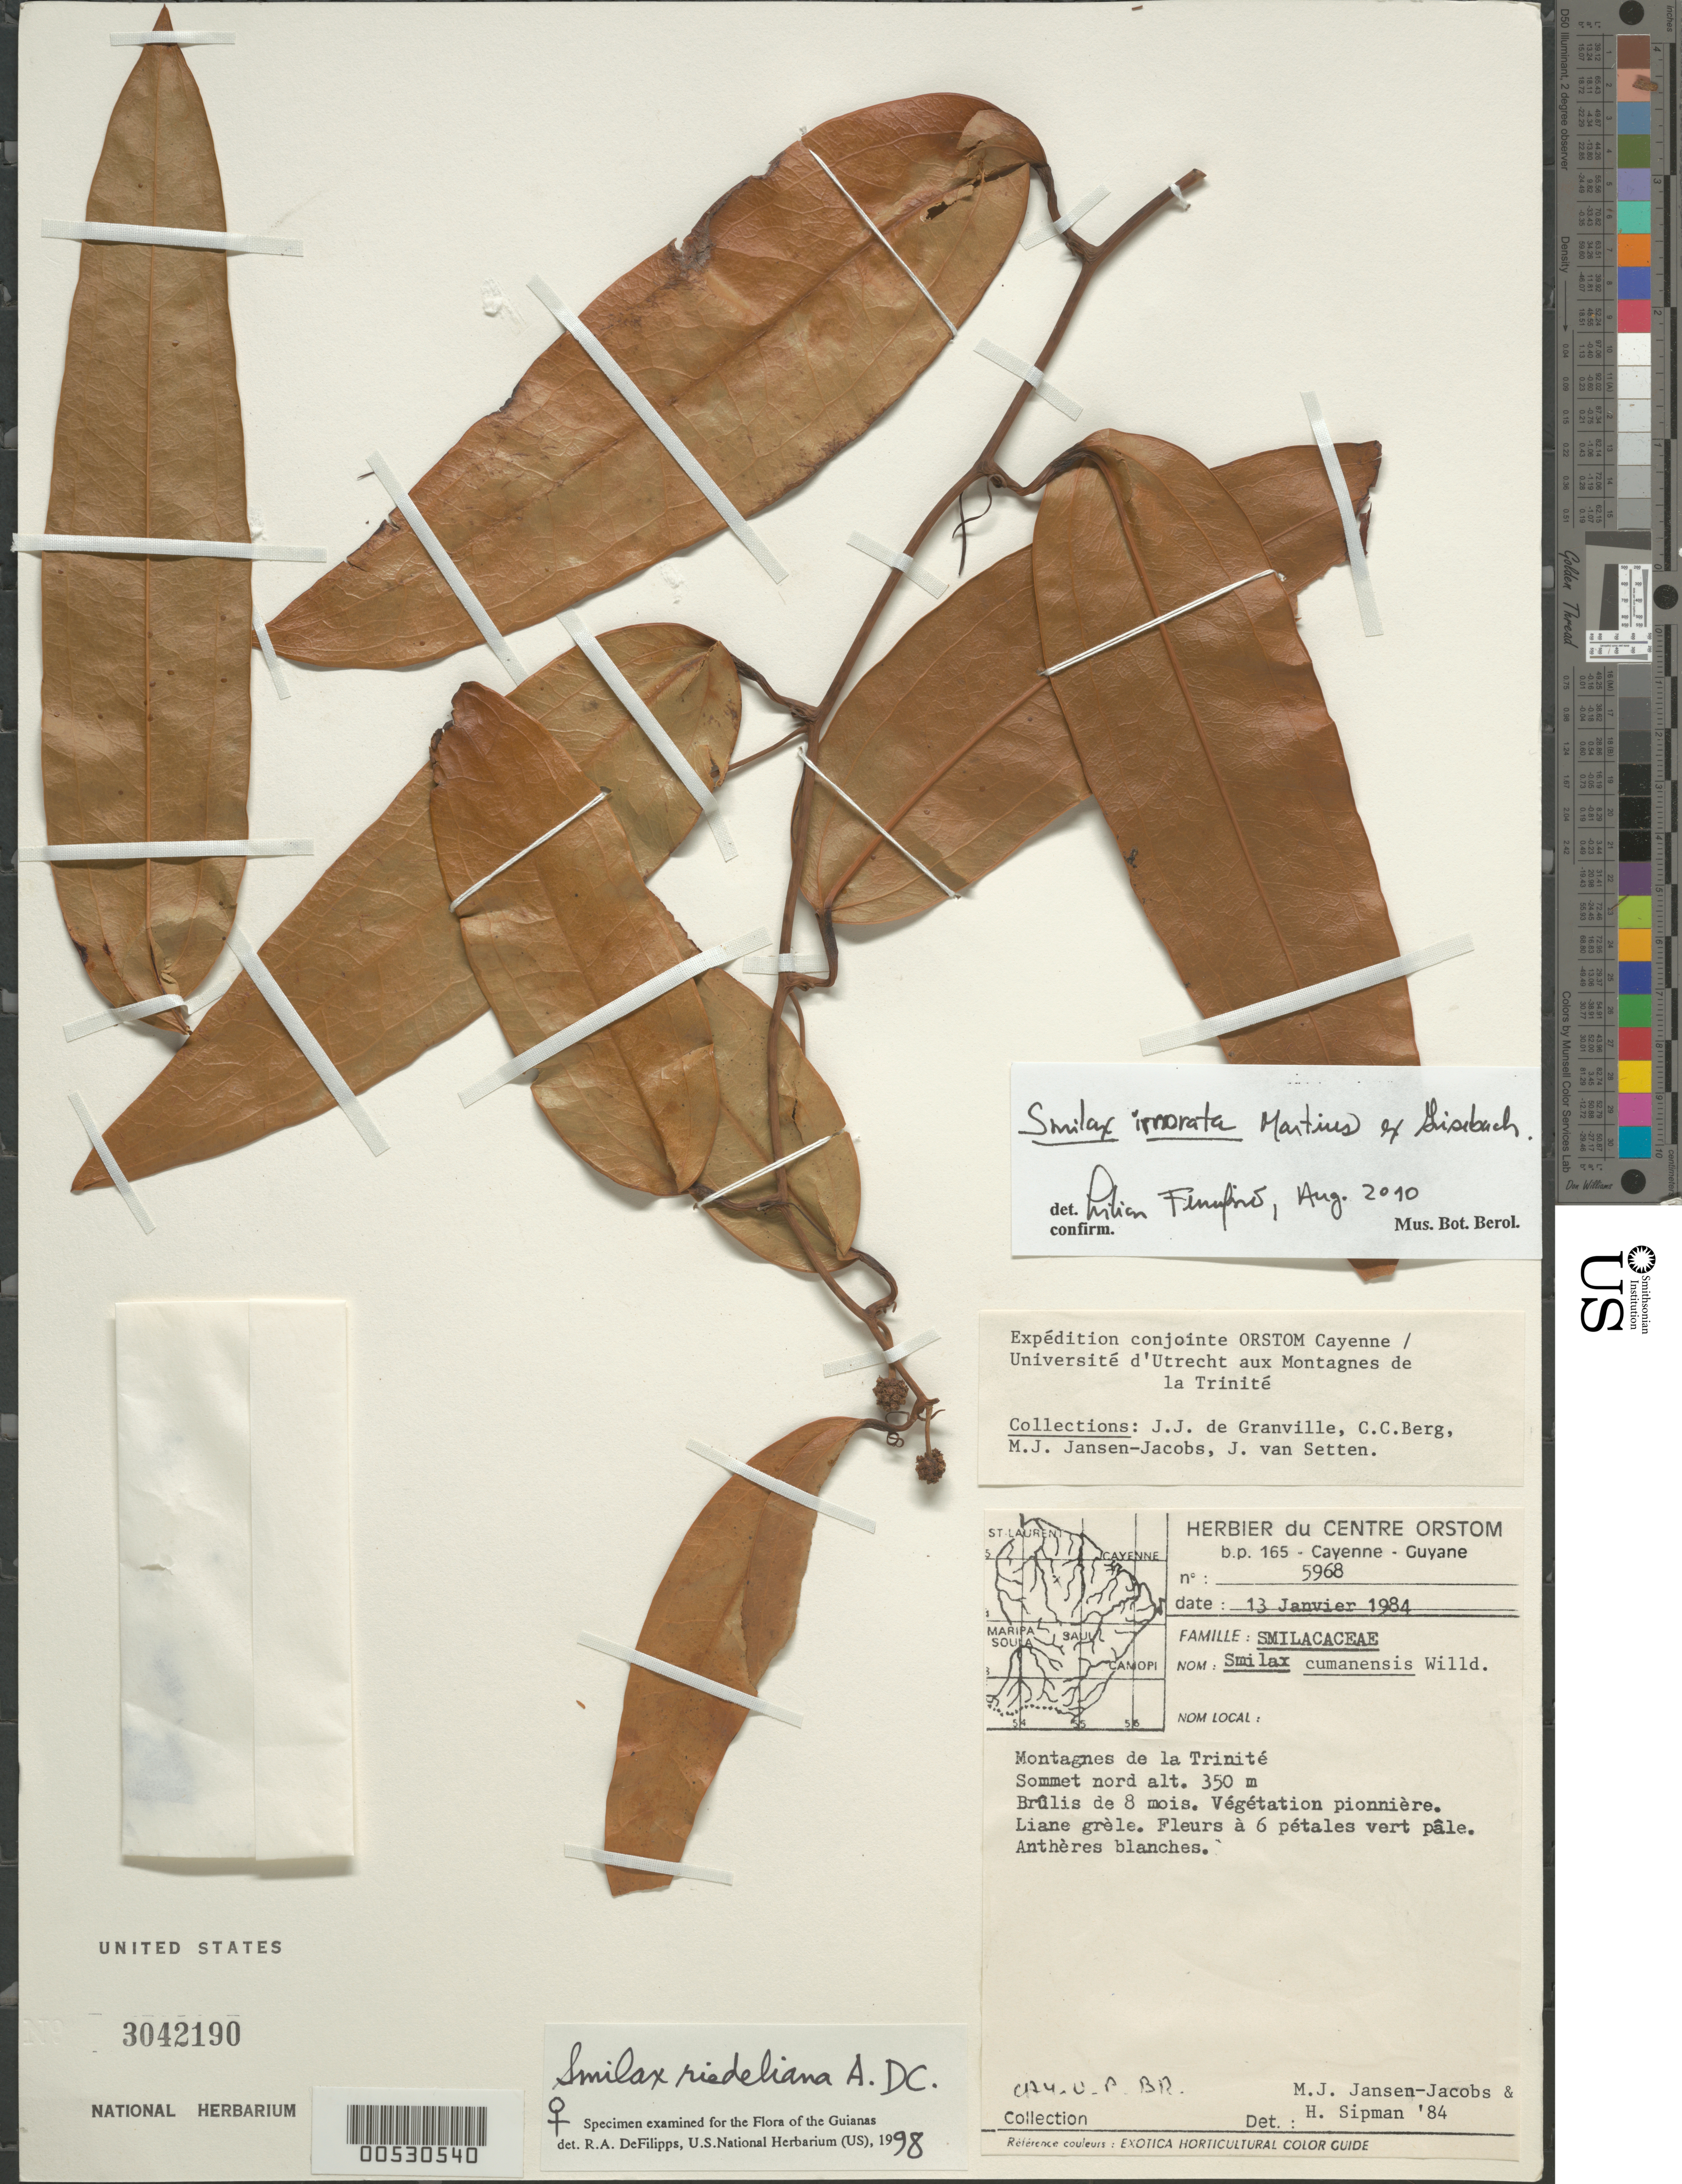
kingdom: Plantae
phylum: Tracheophyta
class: Liliopsida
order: Liliales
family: Smilacaceae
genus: Smilax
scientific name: Smilax irrorata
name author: Mart. ex Griseb.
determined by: Ferrufino, L., (USJ), Herbario Universidad de Costa Rica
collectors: J.-J. de Granville, C. C. Berg, M. J. Jansen-Jacobs & J. van Setten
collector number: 5968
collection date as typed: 13-Jan-84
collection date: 1984-01-13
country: French Guiana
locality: Montagnes de la Trinité, sommet Nord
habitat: Mountain summit; pioneer vegetation in area burned 8 months ago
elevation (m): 350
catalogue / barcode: US 3042190